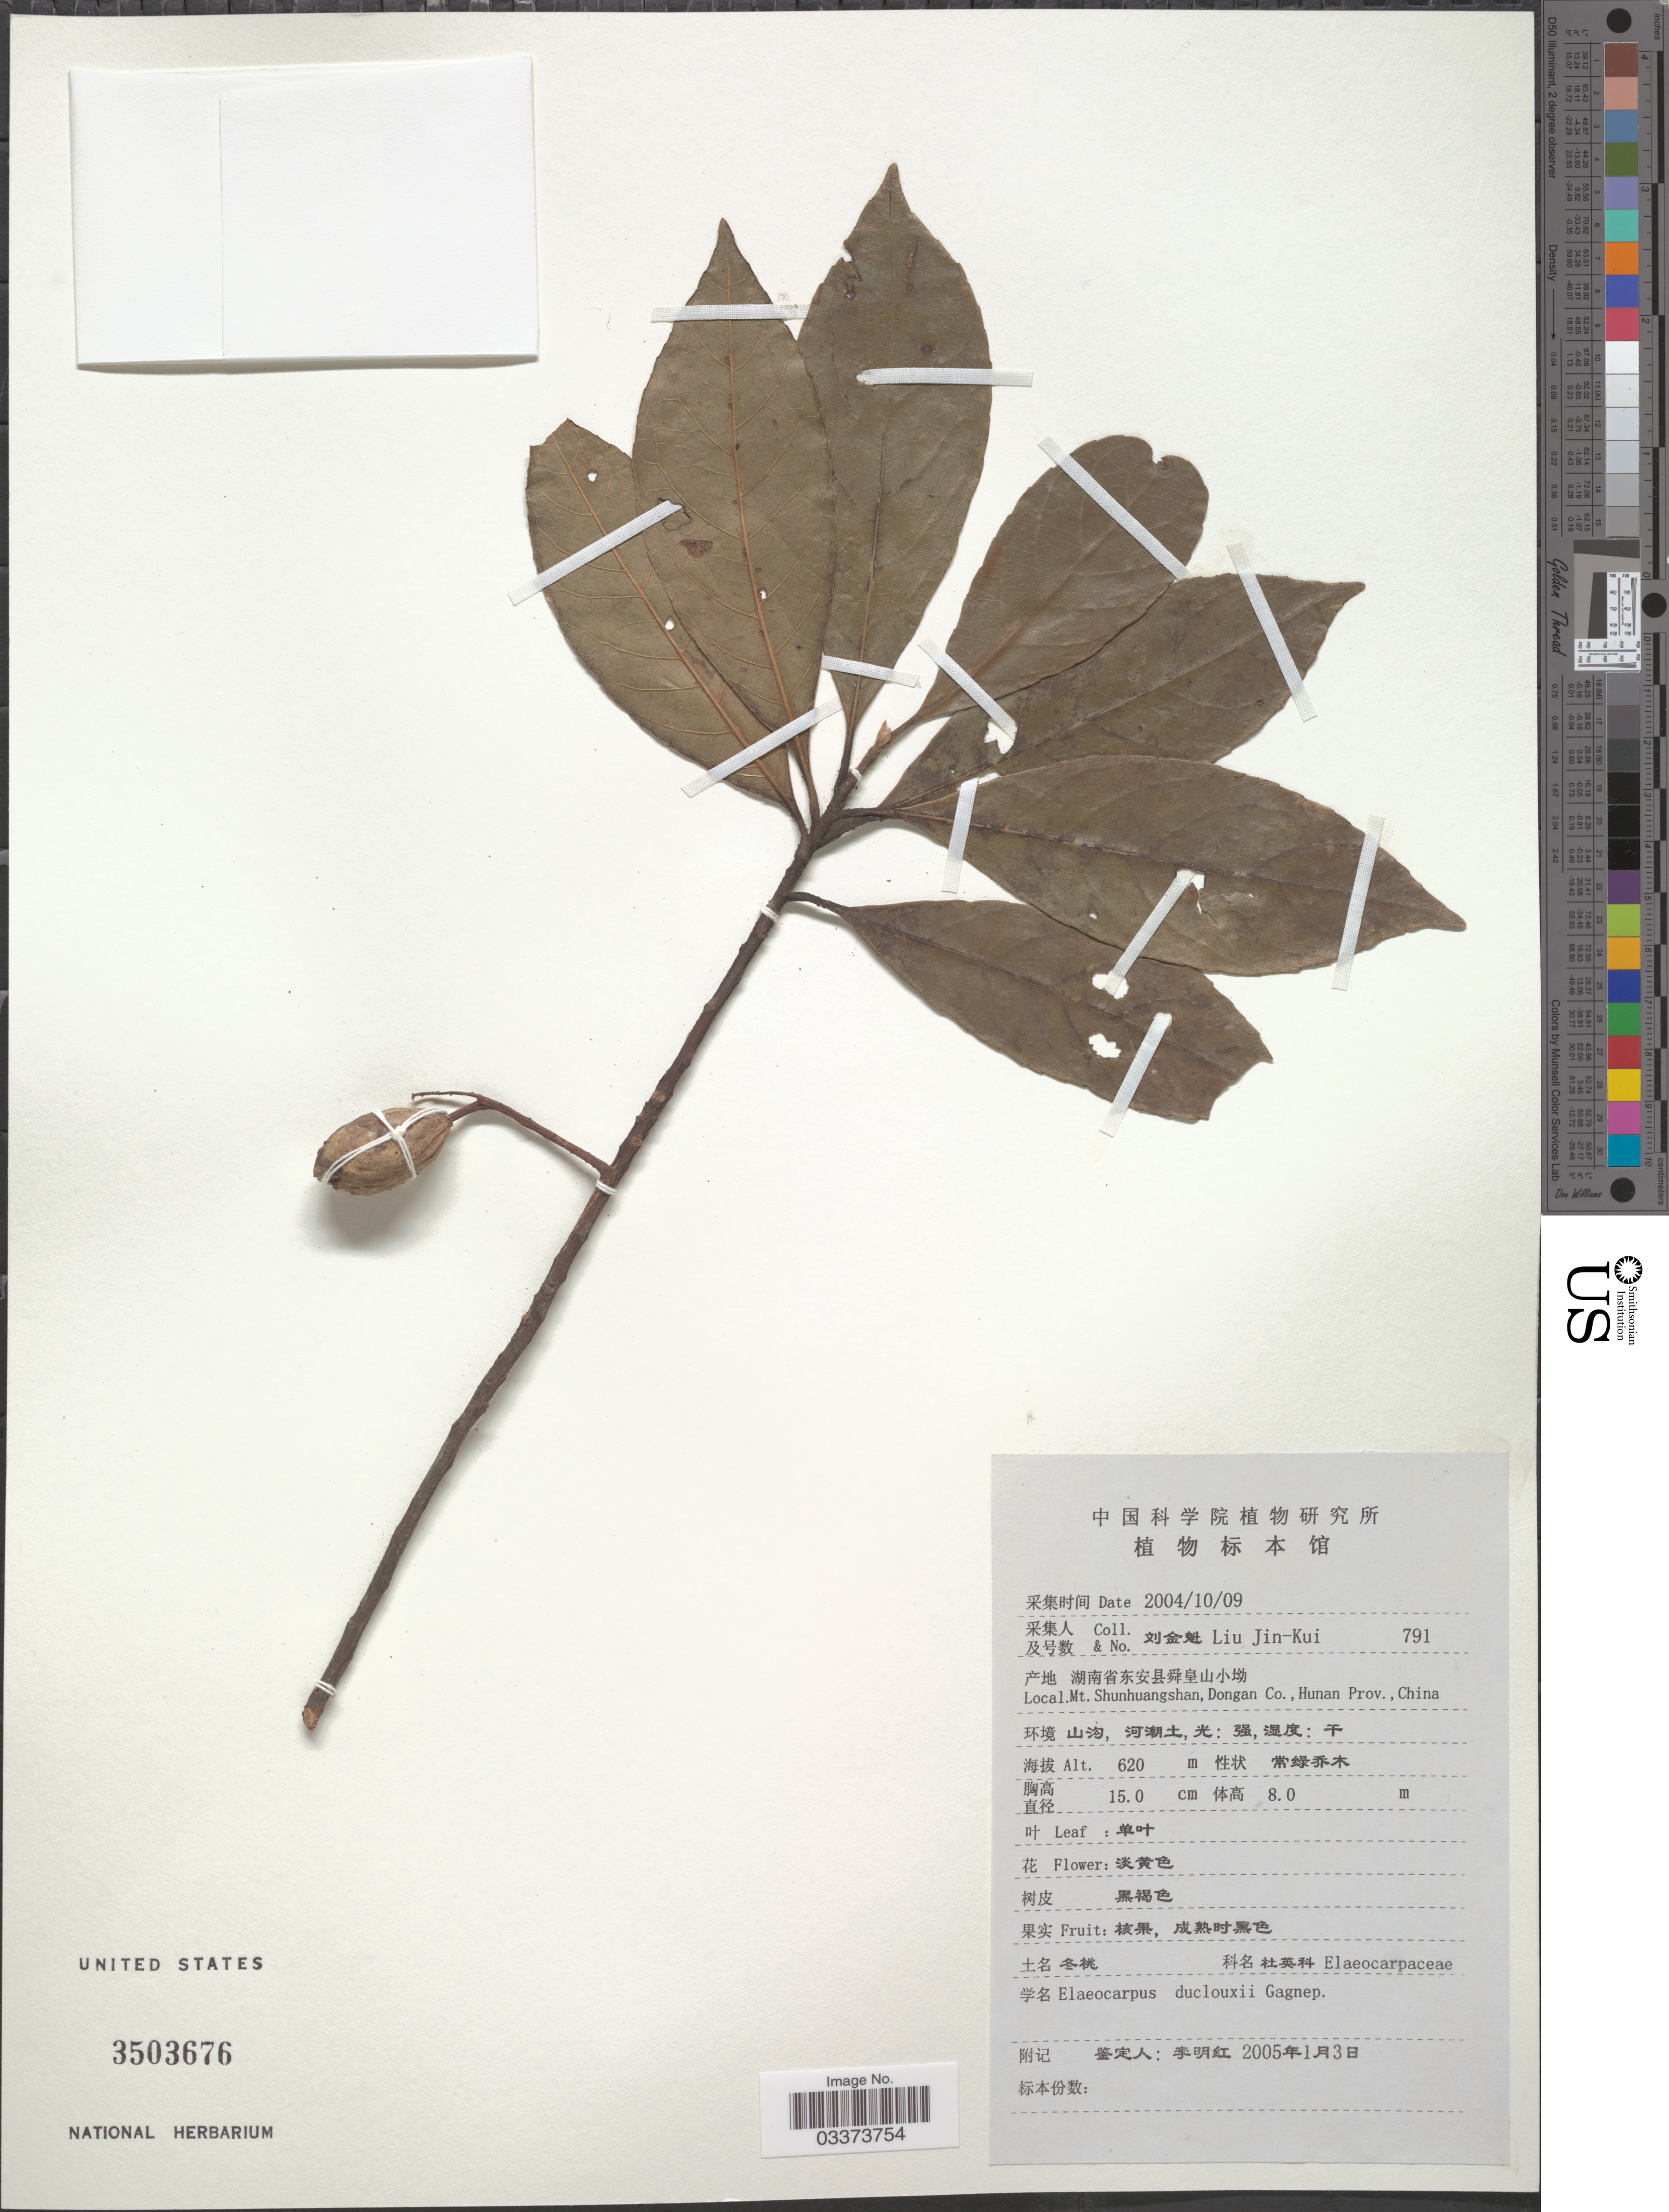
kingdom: Plantae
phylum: Tracheophyta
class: Magnoliopsida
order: Oxalidales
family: Elaeocarpaceae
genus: Elaeocarpus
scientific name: Elaeocarpus duclouxii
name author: Gagnep.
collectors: Liu Jin-Kui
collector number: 791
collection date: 2004-10-09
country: China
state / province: Hunan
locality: Mt. Shunhuangshan, Dongan Co.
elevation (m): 620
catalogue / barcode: US 3503676